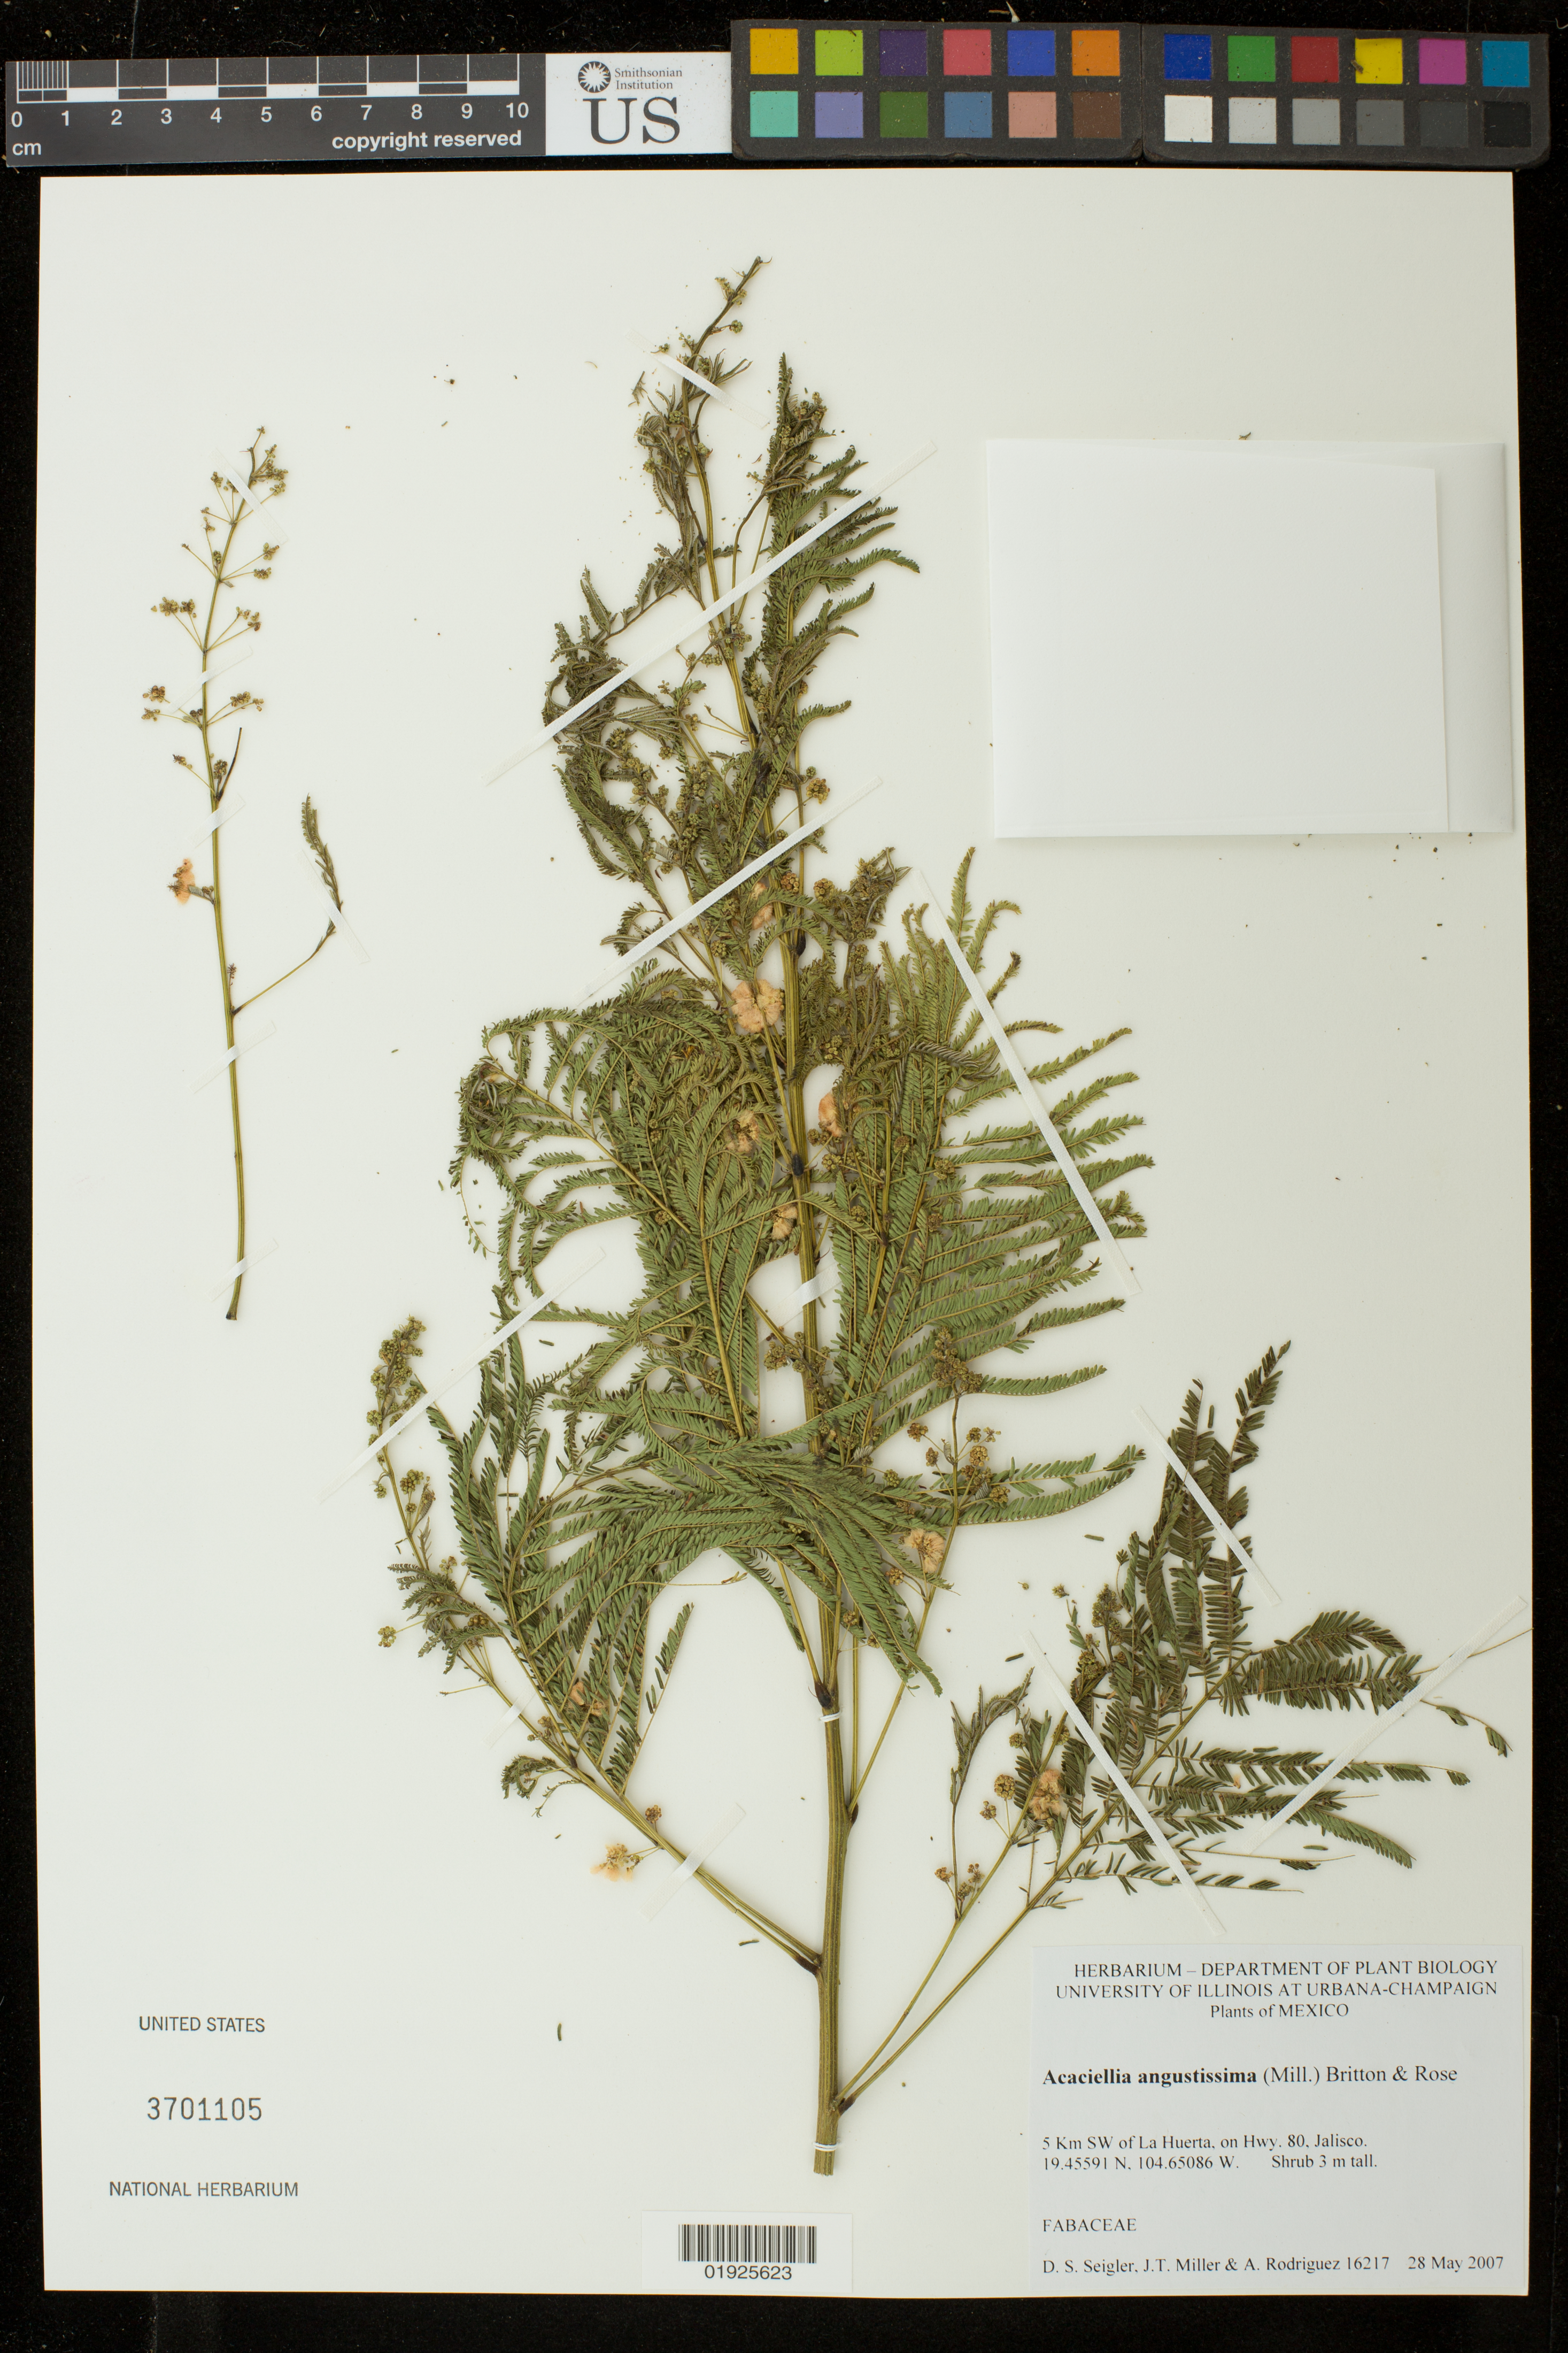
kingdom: Plantae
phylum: Tracheophyta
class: Magnoliopsida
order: Fabales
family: Fabaceae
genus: Acaciella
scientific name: Acaciella angustissima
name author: (Mill.) Britton & Rose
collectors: D. S. Seigler, J. T. Miller & A. Rodríguez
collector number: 16217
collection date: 2007-05-28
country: Mexico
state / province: Jalisco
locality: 5 km SW of La Huerta on Hwy 80.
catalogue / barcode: US 3701105